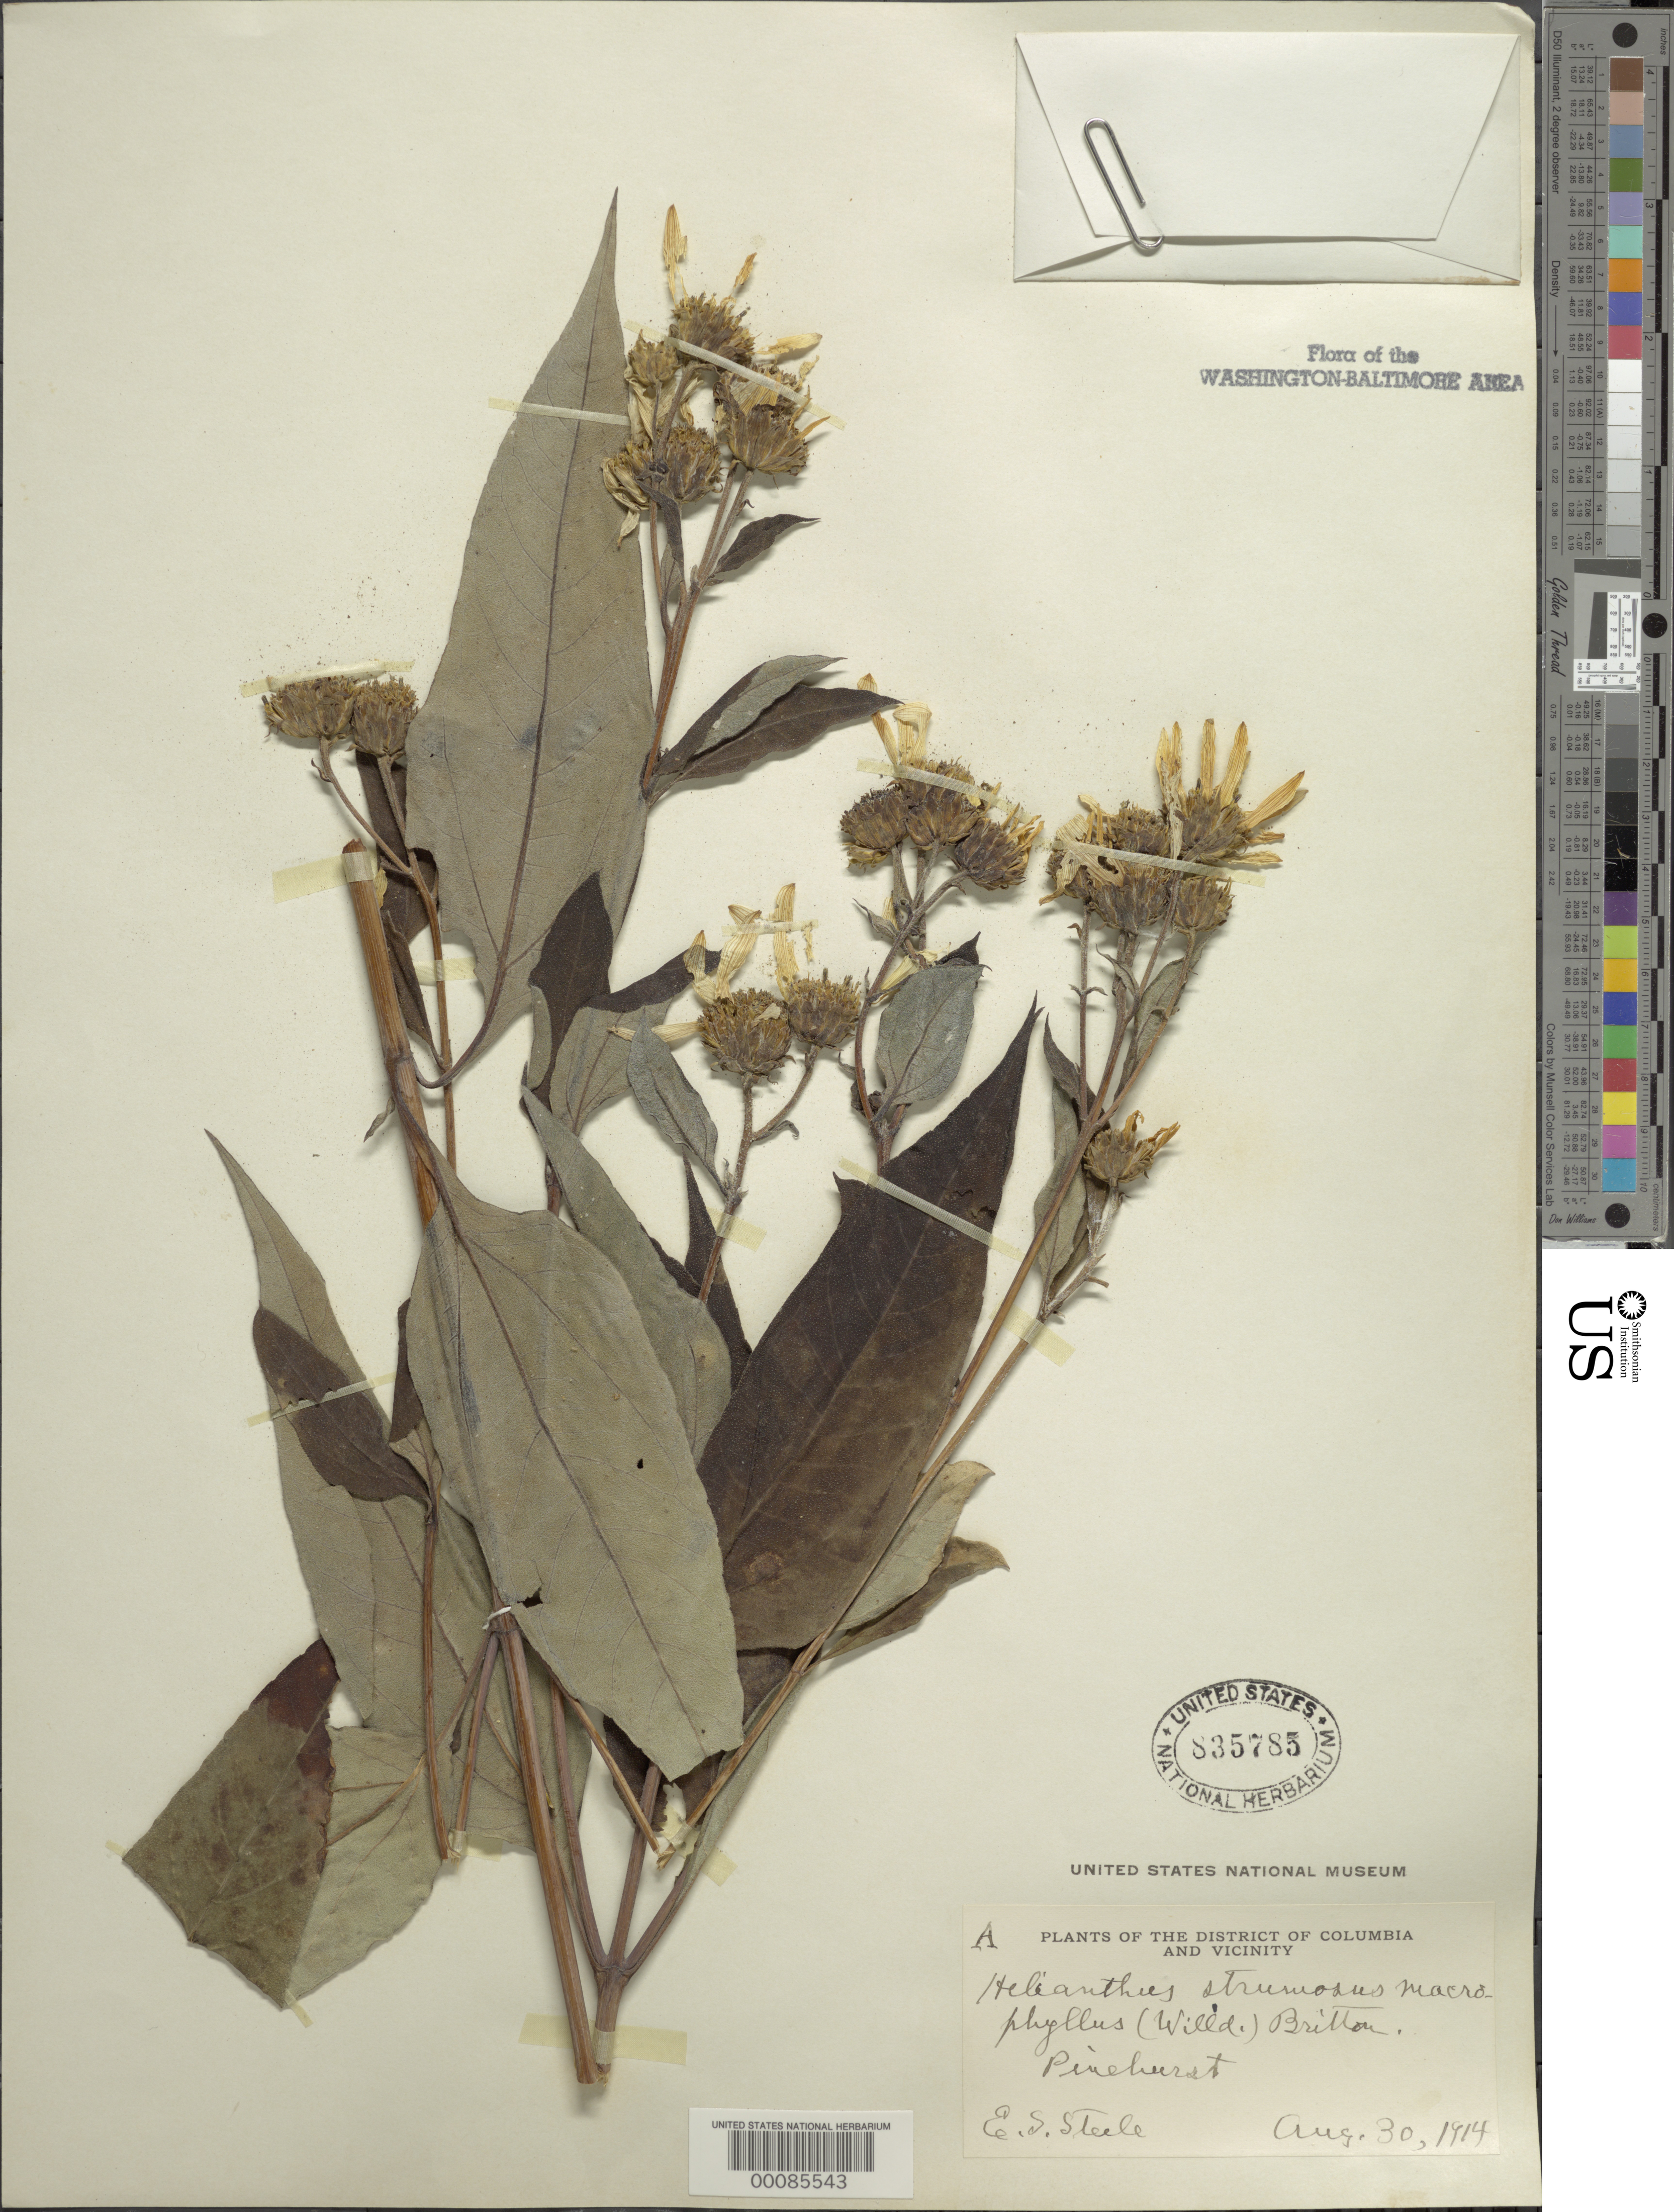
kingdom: Plantae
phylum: Tracheophyta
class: Magnoliopsida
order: Asterales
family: Asteraceae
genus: Helianthus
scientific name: Helianthus strumosus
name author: L.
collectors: E. Steele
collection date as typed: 30 Aug 1914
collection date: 1914-08-30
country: United States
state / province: District of Columbia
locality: Pinehurst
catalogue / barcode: US 835785